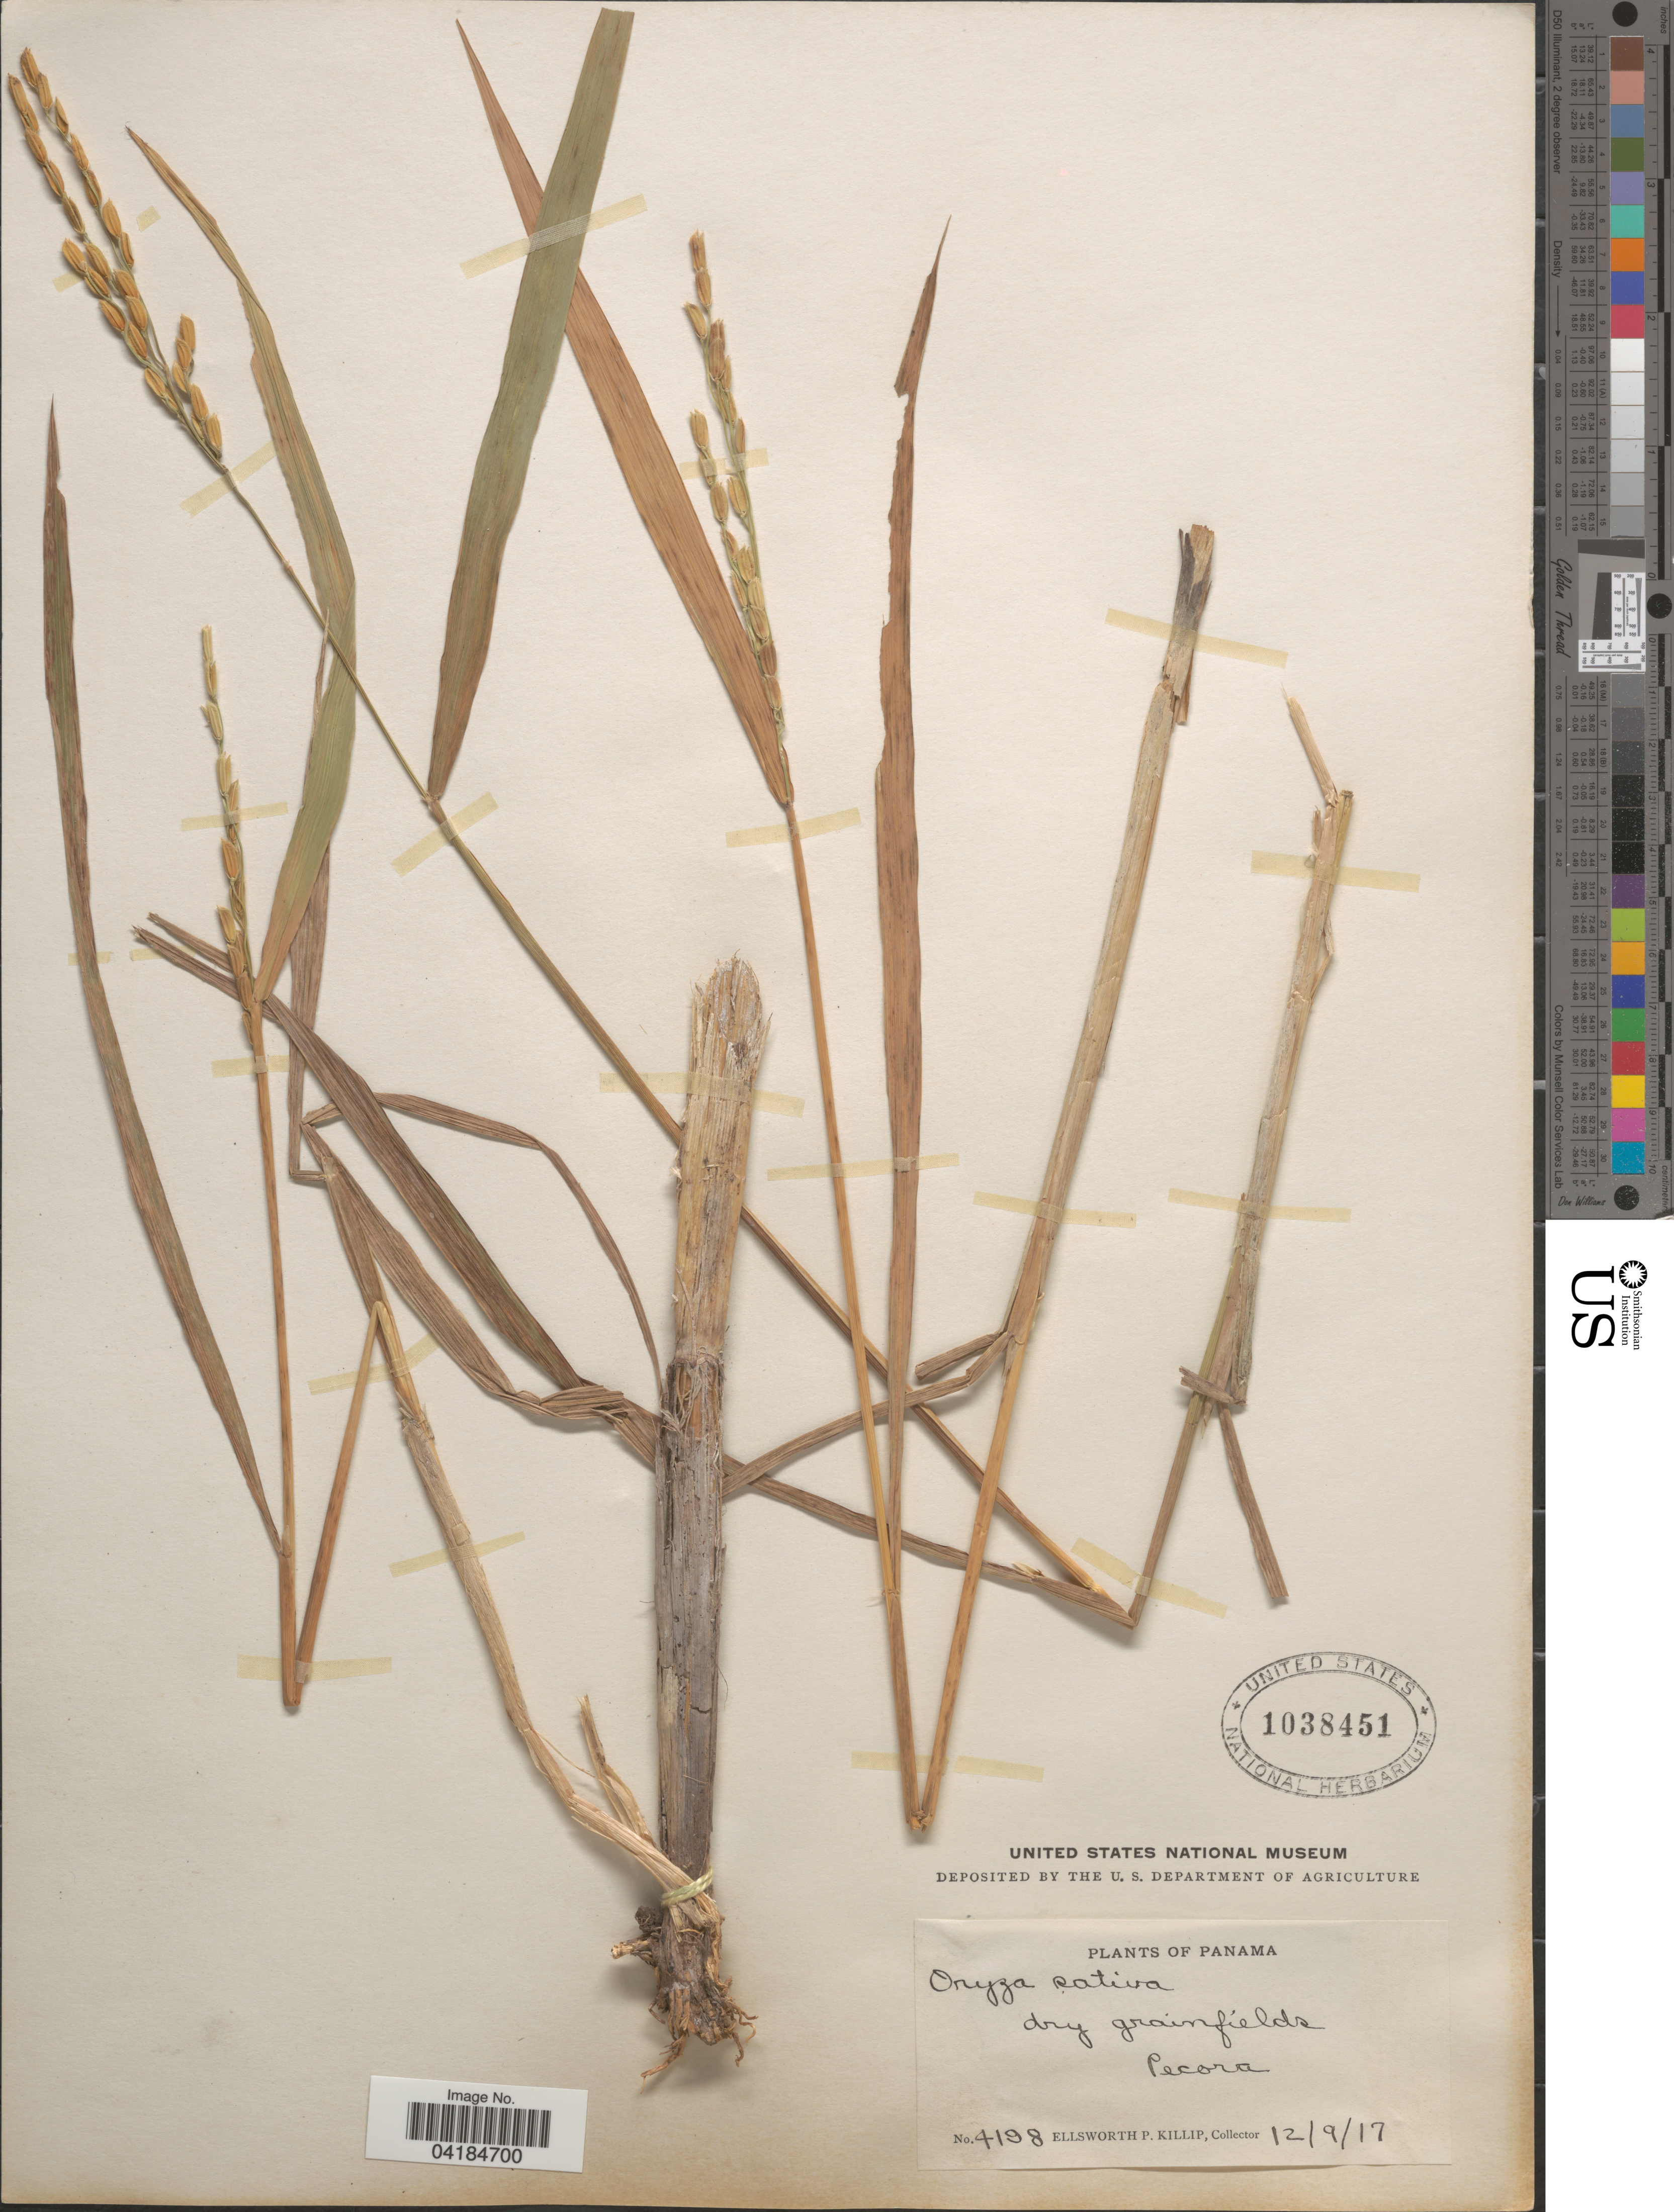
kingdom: Plantae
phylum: Tracheophyta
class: Liliopsida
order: Poales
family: Poaceae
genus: Oryza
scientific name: Oryza sativa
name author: L.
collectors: E. P. Killip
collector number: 4198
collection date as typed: Transcribed d/m/y: 12/9/17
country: Panama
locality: Pecora.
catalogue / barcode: US 1038451